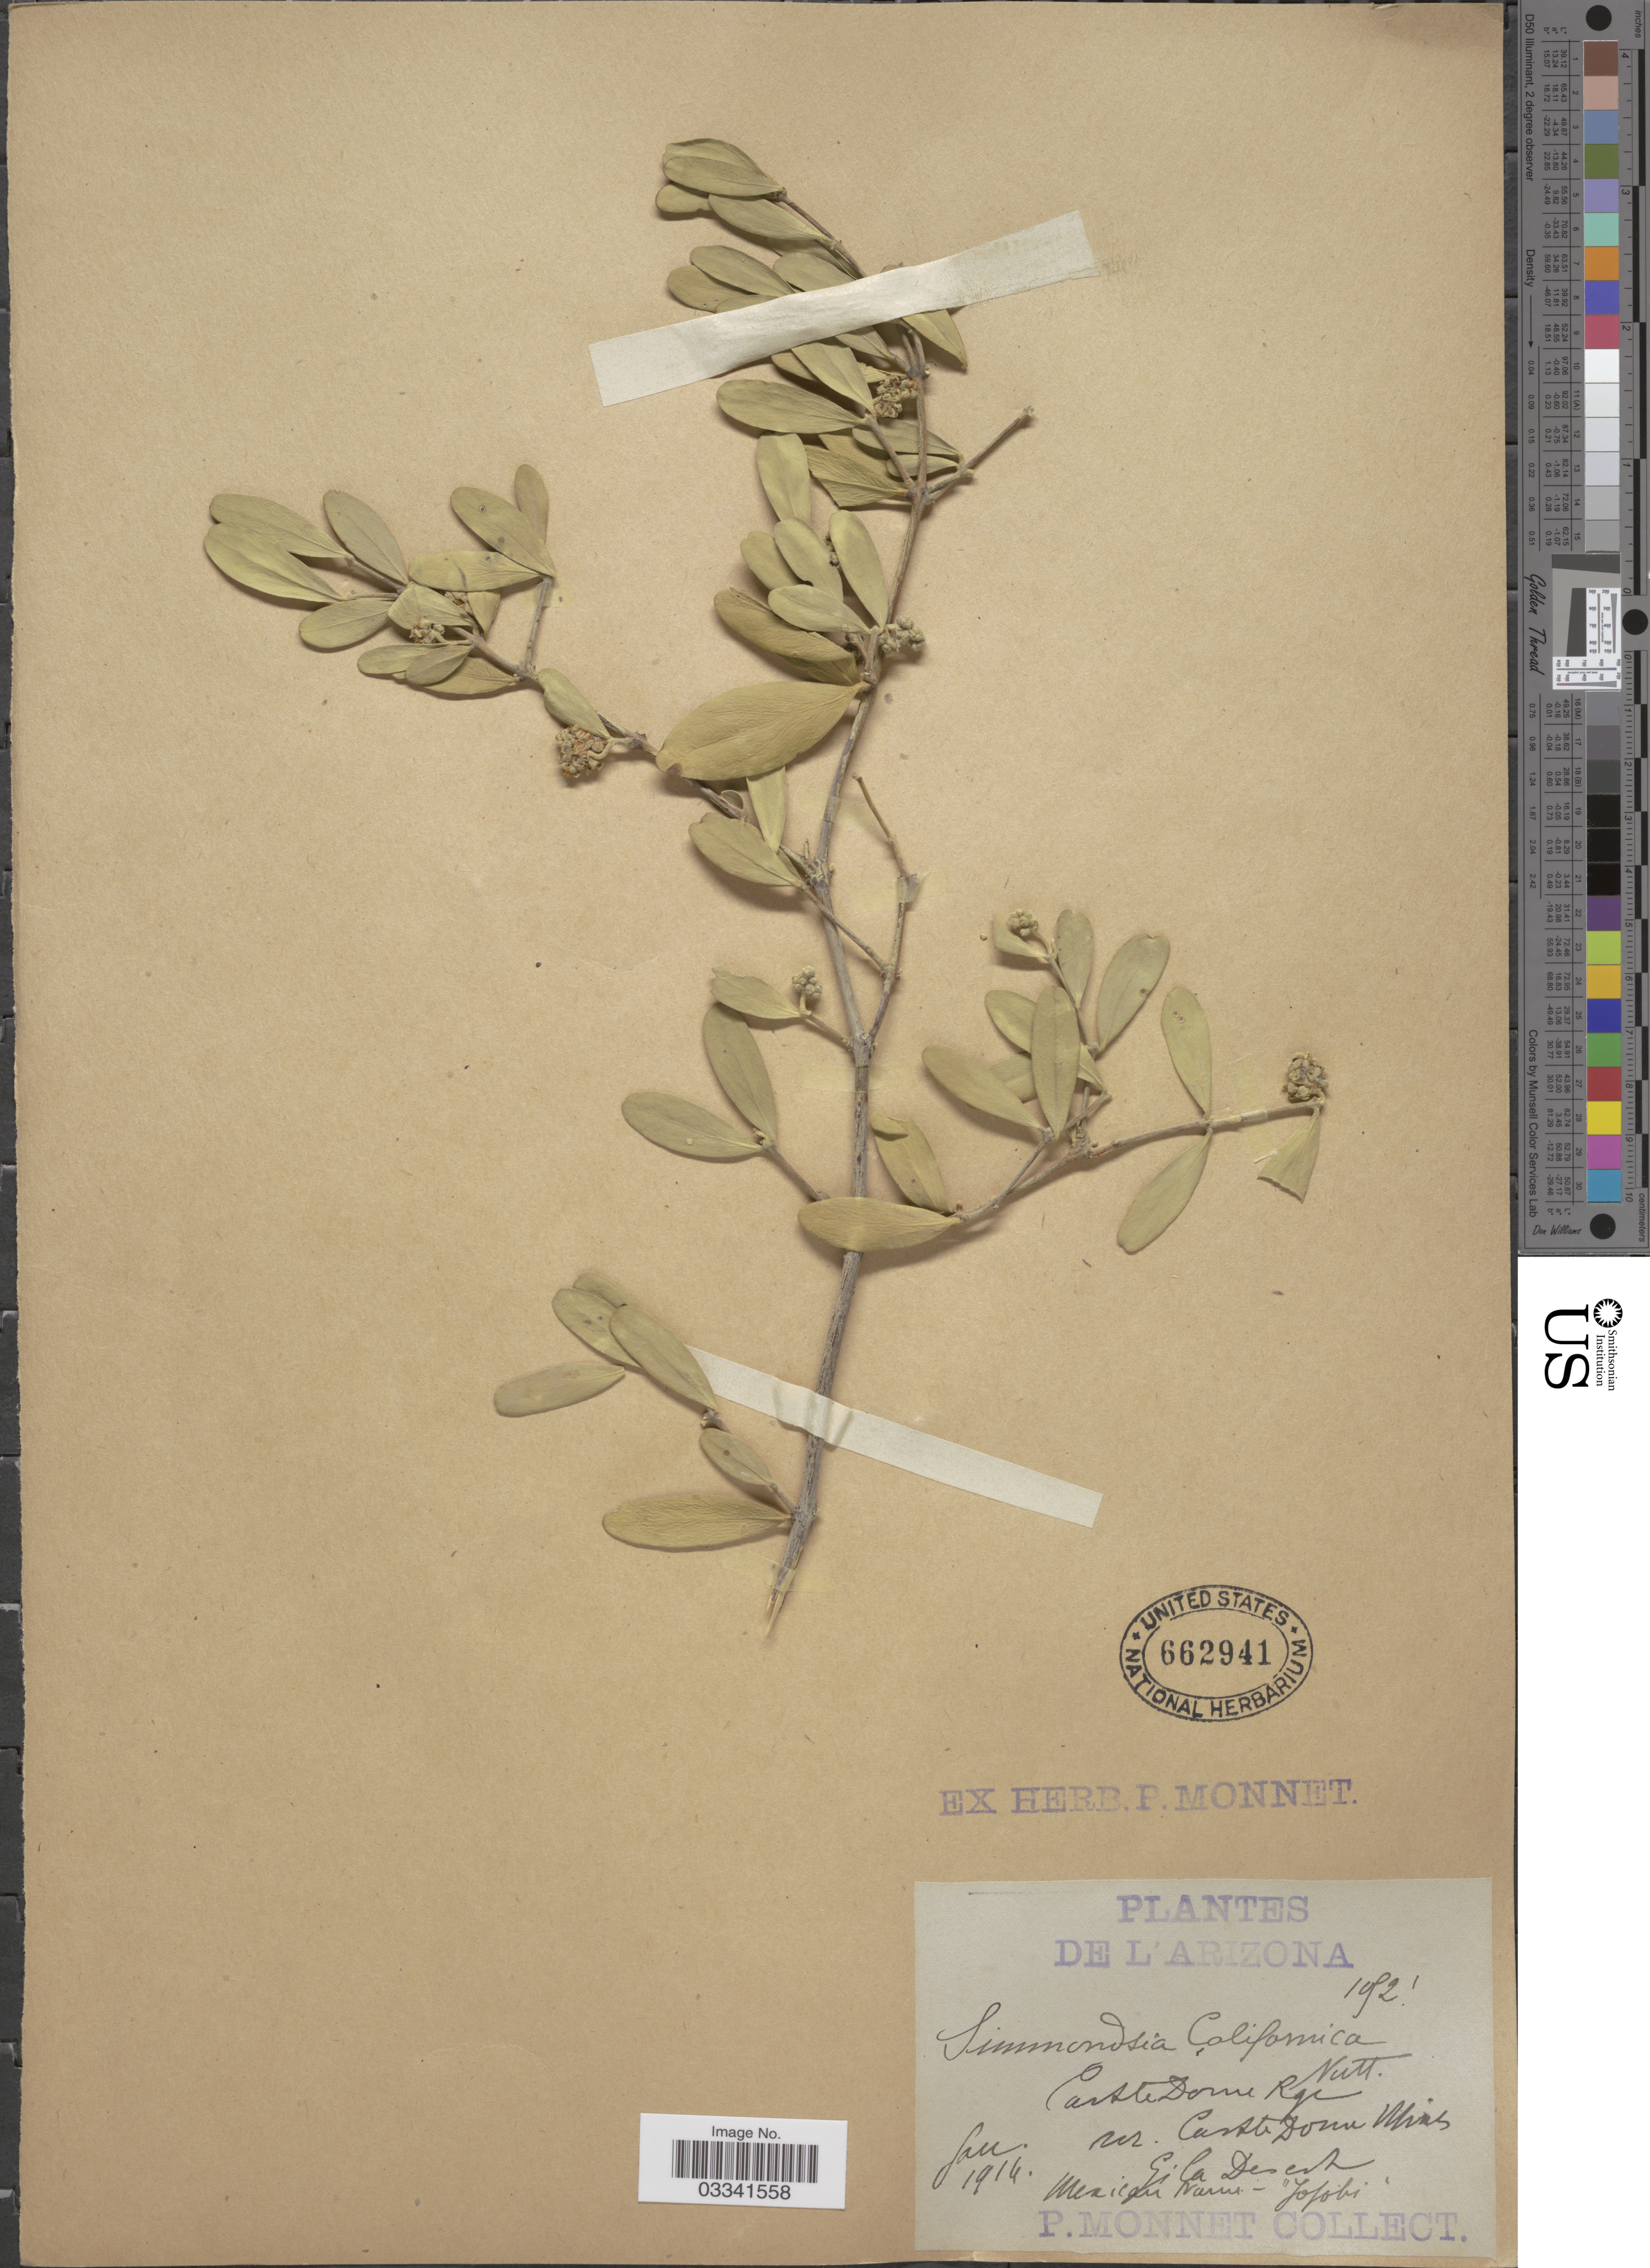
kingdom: Plantae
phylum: Tracheophyta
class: Magnoliopsida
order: Caryophyllales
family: Simmondsiaceae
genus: Simmondsia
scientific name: Simmondsia chinensis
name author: (Link) C.K. Schneid.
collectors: P. Monnet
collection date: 1914-01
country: United States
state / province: Arizona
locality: Gila Desert.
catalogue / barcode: US 662941